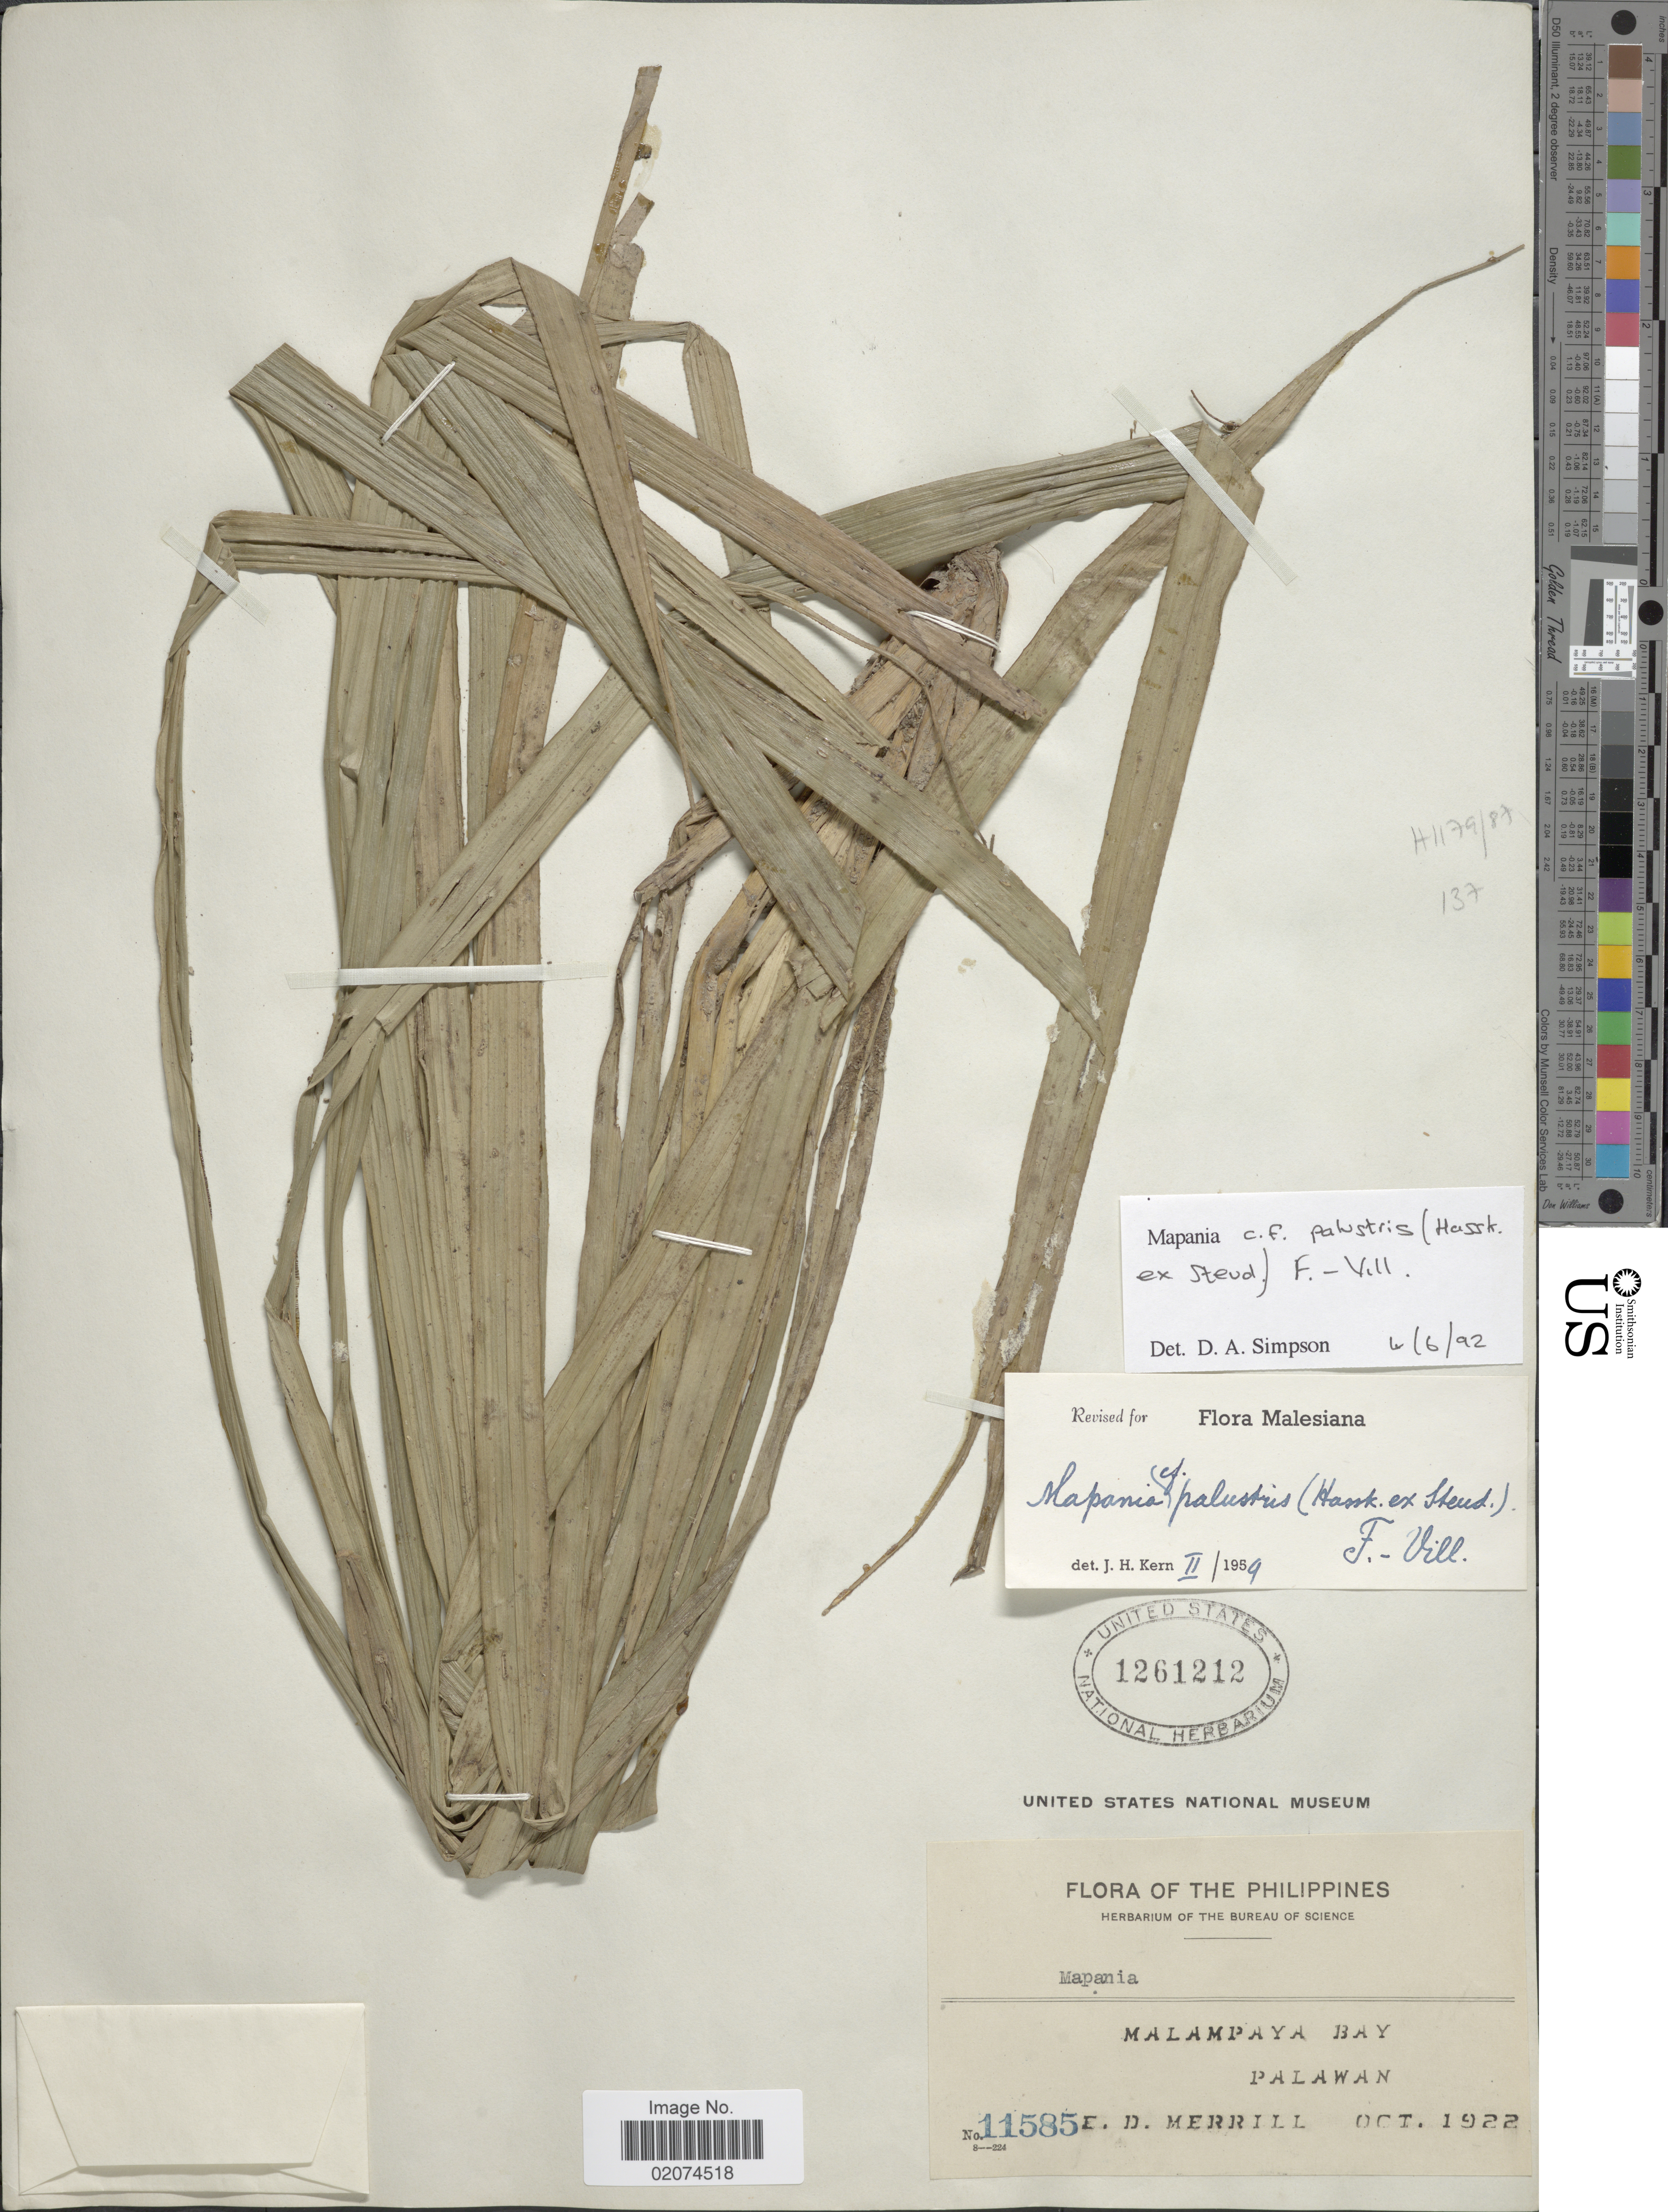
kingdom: Plantae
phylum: Tracheophyta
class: Liliopsida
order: Poales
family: Cyperaceae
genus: Mapania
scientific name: Mapania palustris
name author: (Hassk. ex Steud.) Fern.-Vill.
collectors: E. D. Merrill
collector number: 11585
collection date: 1922-10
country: Philippines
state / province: Mimaropa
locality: Malampaya Bay, Palawan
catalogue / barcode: US 1261212